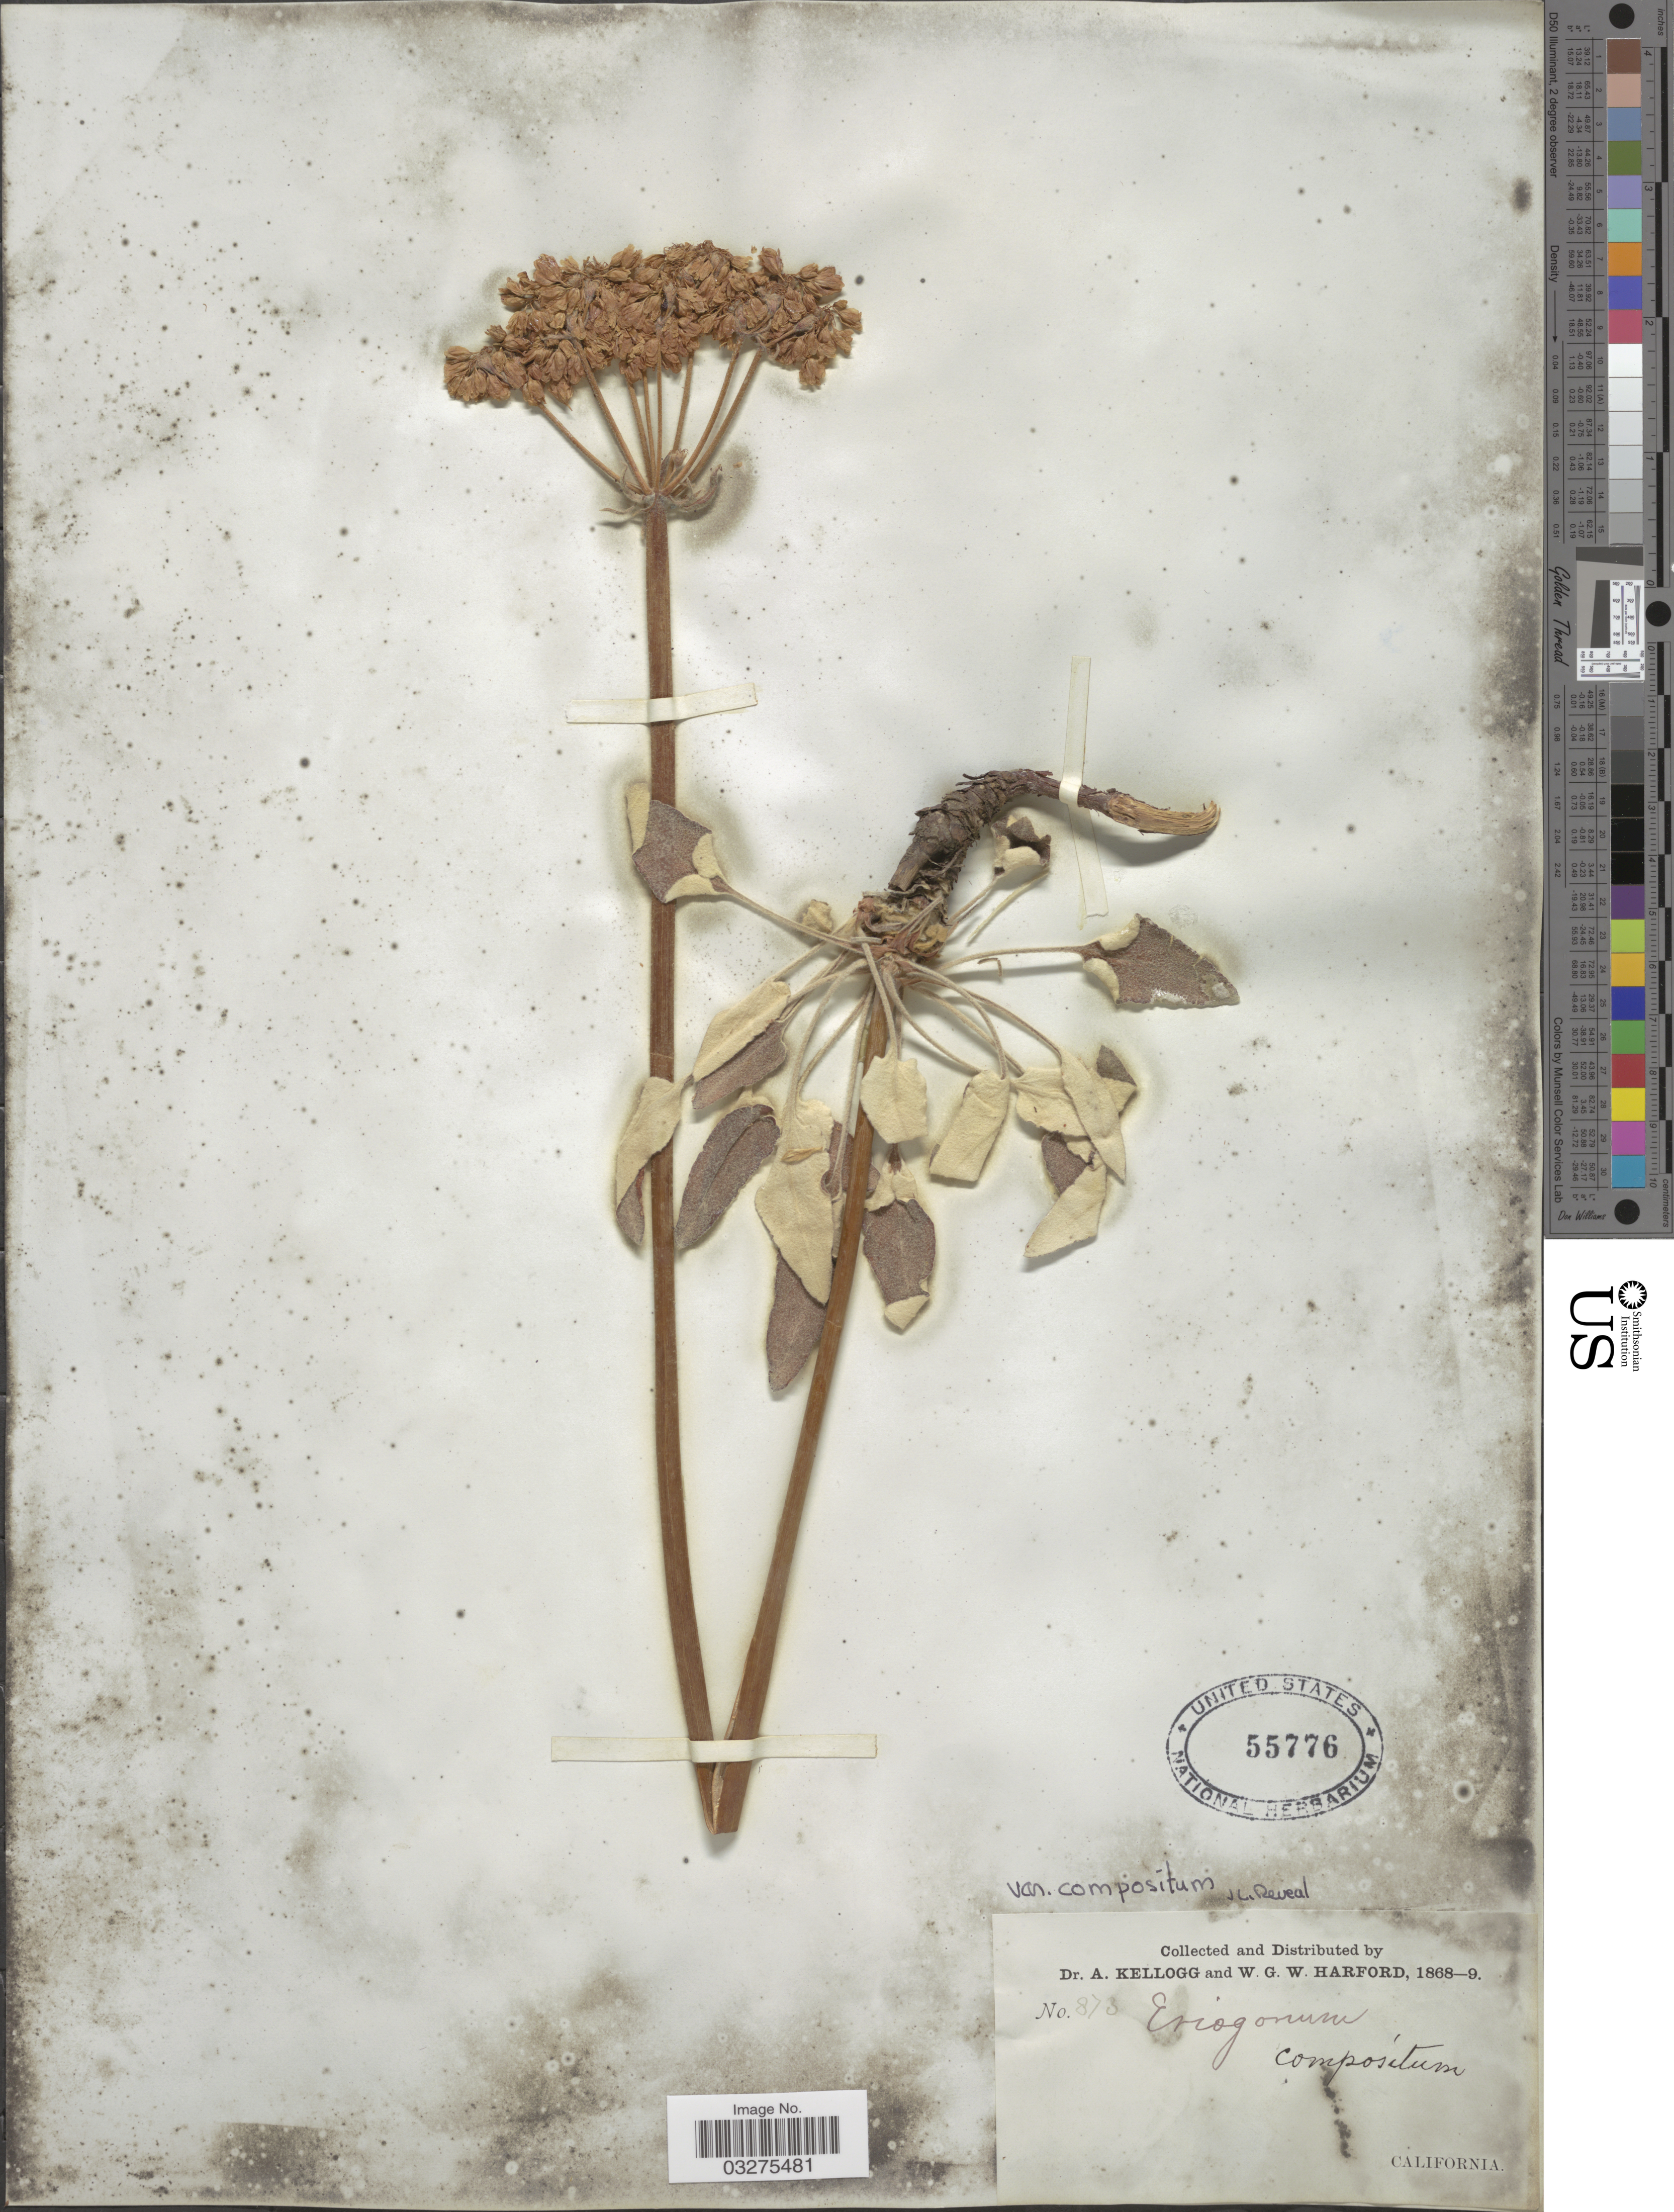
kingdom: Plantae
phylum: Tracheophyta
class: Magnoliopsida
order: Caryophyllales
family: Polygonaceae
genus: Eriogonum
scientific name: Eriogonum compositum var. compositum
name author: Douglas ex Benth.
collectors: A. Kellogg & W. G. W. Harford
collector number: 873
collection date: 1868/1869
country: United States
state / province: California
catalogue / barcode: US 55776